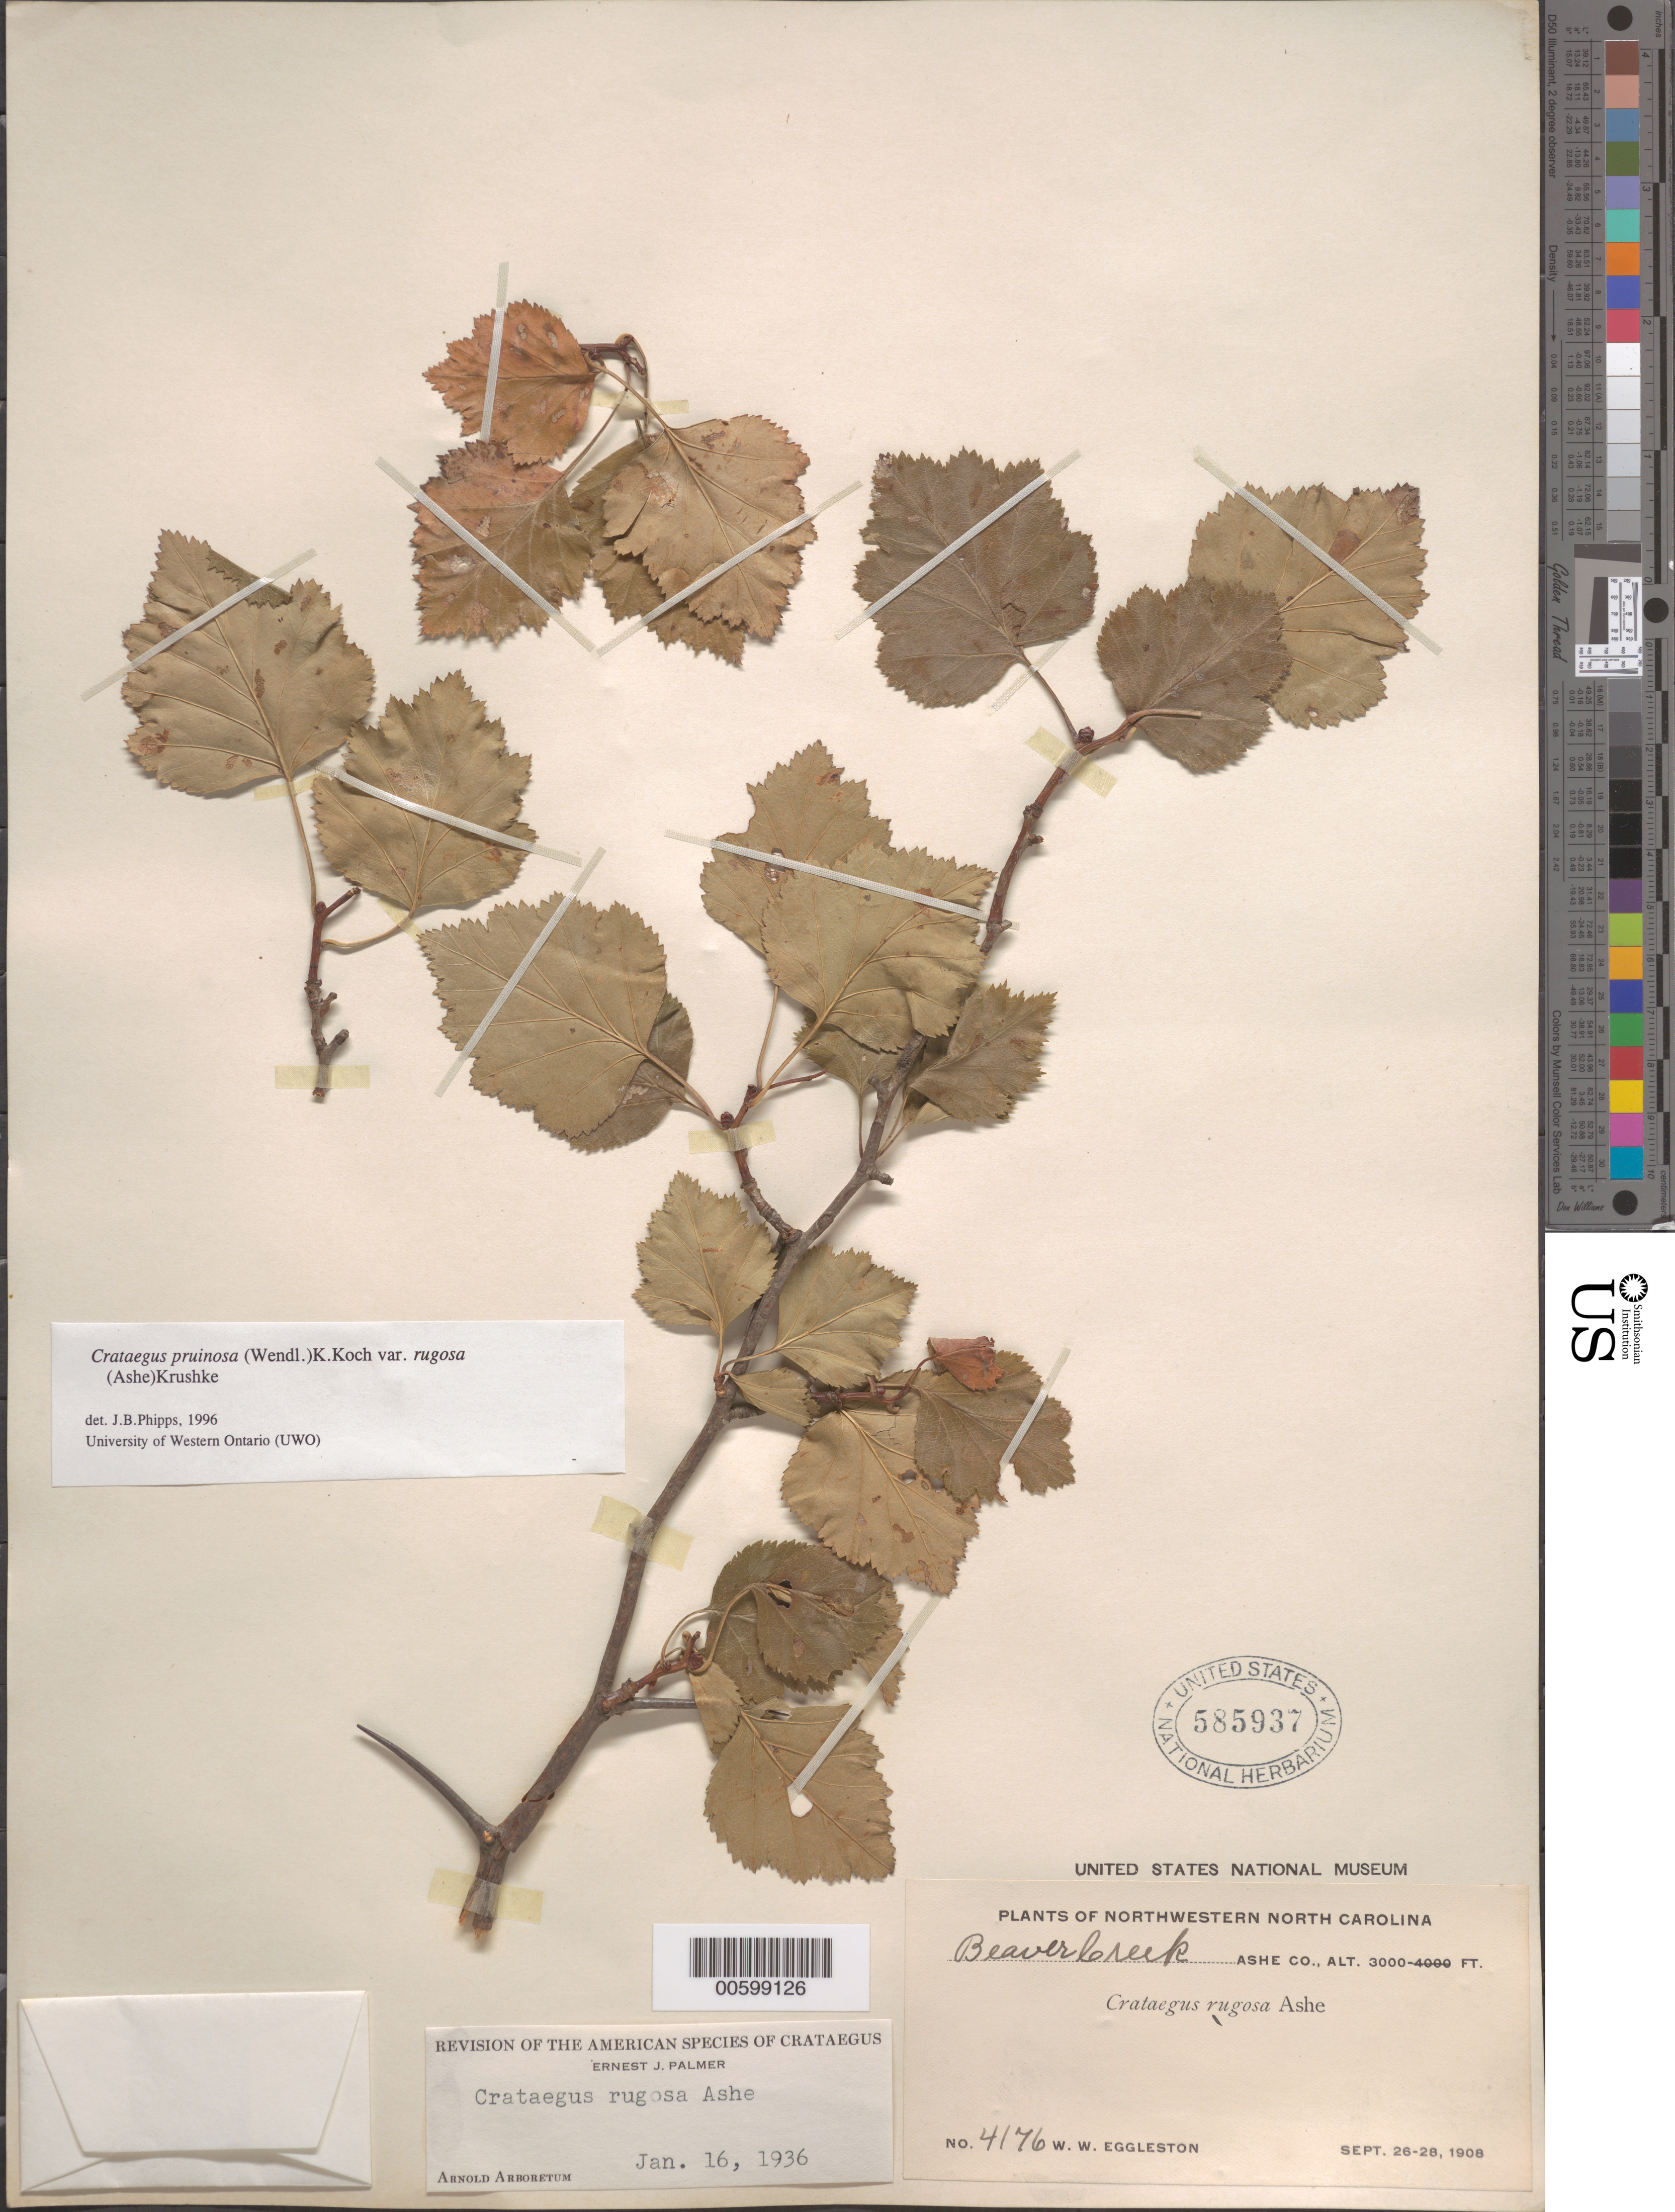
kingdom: Plantae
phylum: Tracheophyta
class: Magnoliopsida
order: Rosales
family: Rosaceae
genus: Crataegus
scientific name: Crataegus pruinosa var. rugosa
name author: (Ashe) Kruschke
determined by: Phipps, James B., (UWO), University of Western Ontario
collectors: W. W. Eggleston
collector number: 4176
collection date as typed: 26 Sep 1908 to 28 Sep 1908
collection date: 1908-09-26/1908-09-28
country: United States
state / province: North Carolina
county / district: Ashe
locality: Beaver Creek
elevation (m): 914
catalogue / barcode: US 585937